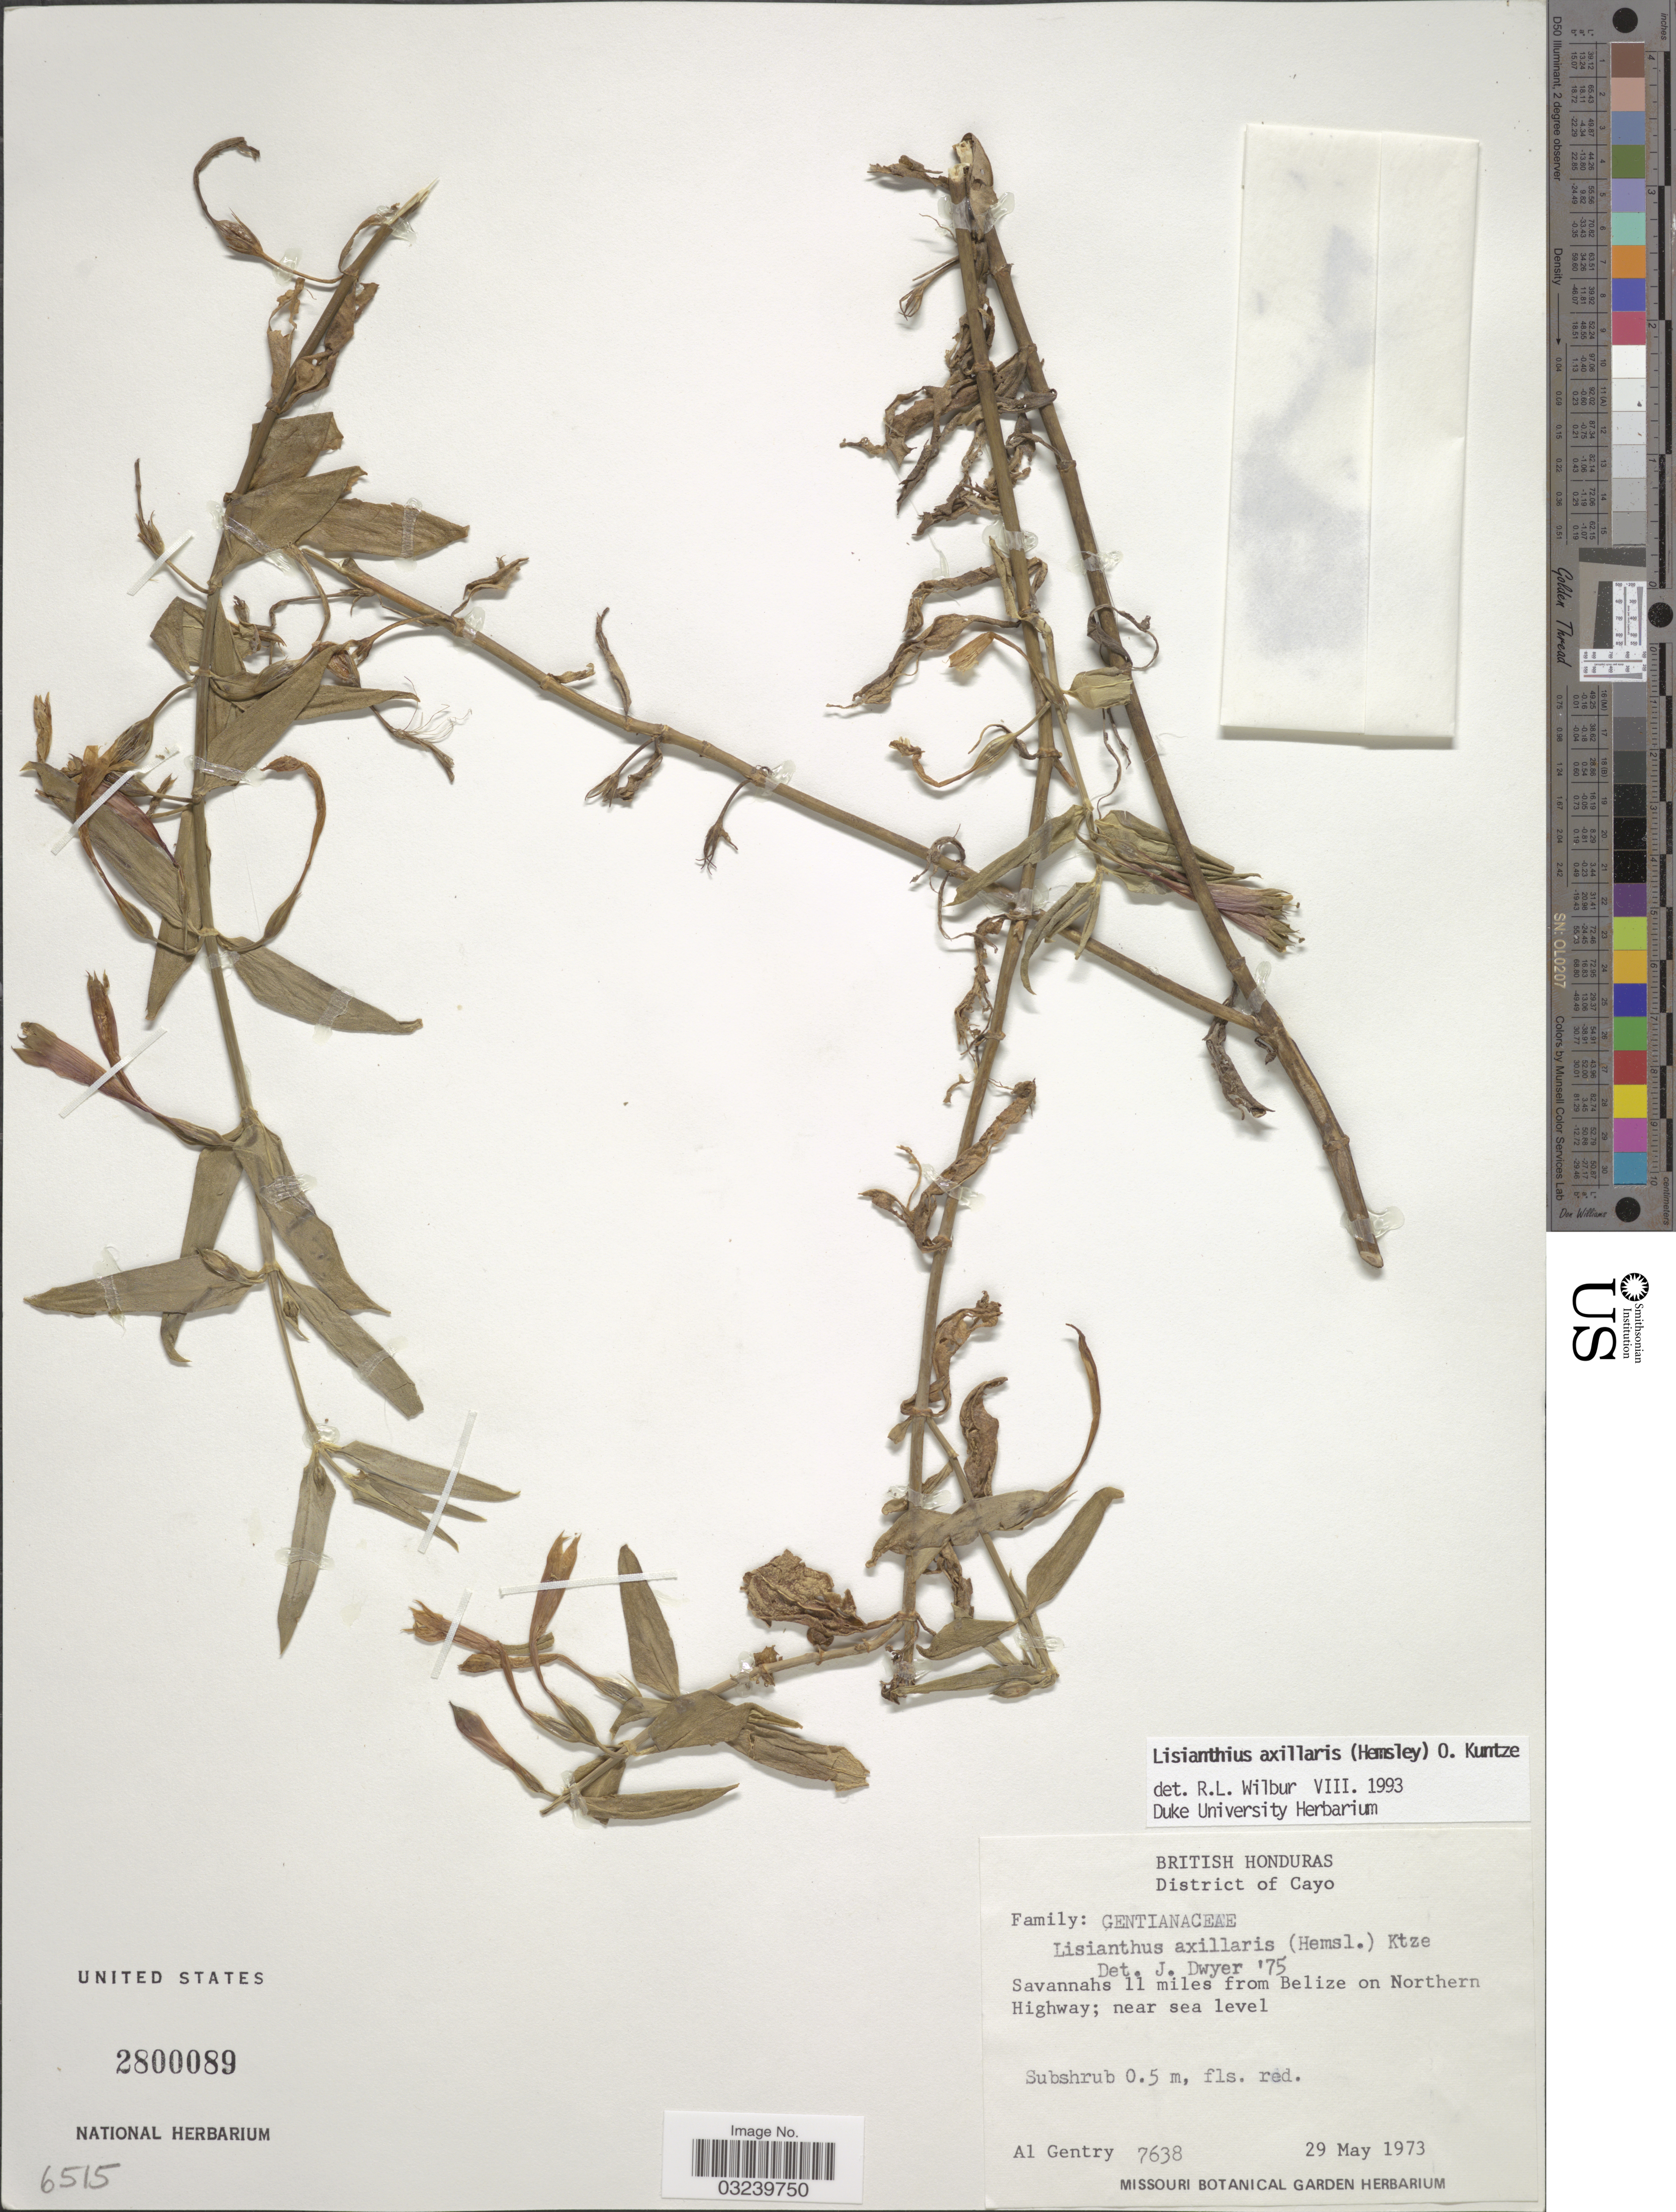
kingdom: Plantae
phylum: Tracheophyta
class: Magnoliopsida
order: Gentianales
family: Gentianaceae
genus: Lisianthius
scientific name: Lisianthius axillaris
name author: (Hemsl.) Kuntze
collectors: A. H. Gentry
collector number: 7638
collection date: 1973-05-29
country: Belize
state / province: Cayo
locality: British Honduras, District of Cayo, Savannahs 11 miles from Belize on Northern Highway.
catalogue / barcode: US 2800089